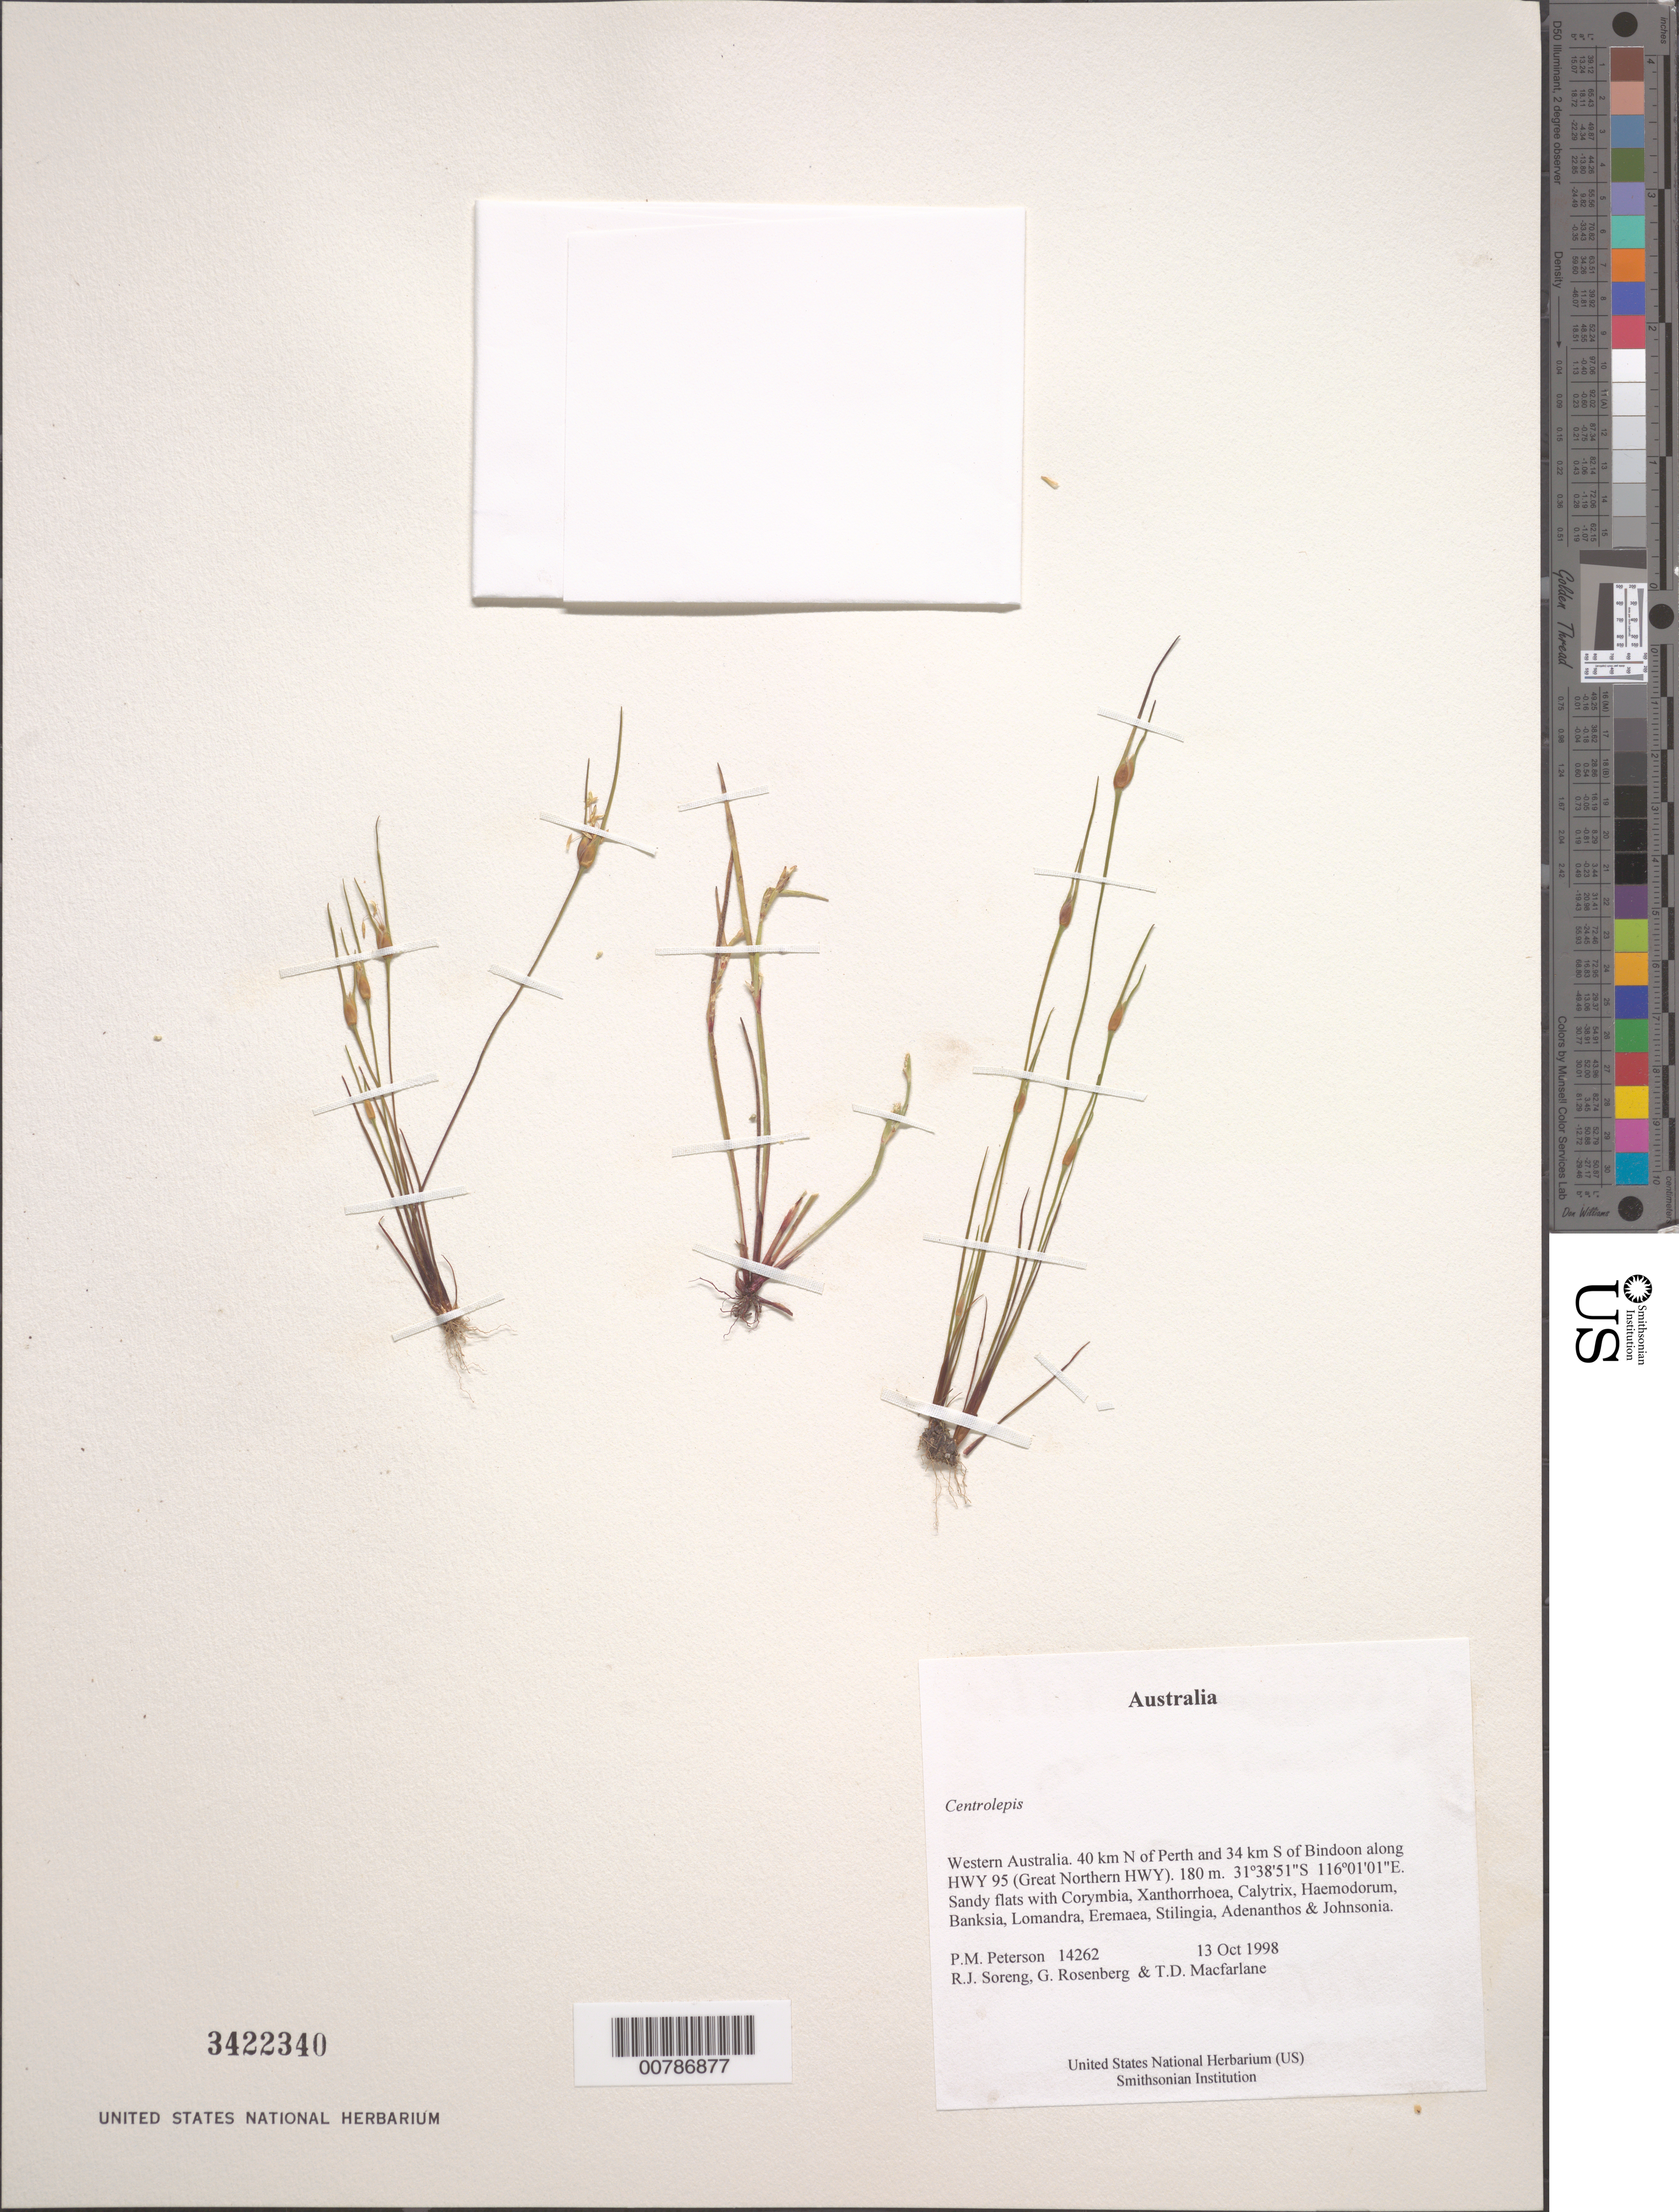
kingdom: Plantae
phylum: Tracheophyta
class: Liliopsida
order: Poales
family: Restionaceae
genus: Centrolepis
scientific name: Centrolepis sp.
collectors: P. M. Peterson, R. J. Soreng, G. Rosenberg & T. Macfarlane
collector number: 14262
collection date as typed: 13 Oct 1998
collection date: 1998-10-13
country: Australia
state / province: Western Australia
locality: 40 km N of Perth and 34 km S of Bindoon along HWY 95 (Great Northern HWY).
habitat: Sandy flats with Corymbia, Xanthorrhoea, Calytrix, Haemodorum, Banksia, Lomandra, Eremaea, Stilingia, Adenanthos & Johnsonia.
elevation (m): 180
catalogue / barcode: US 3422340